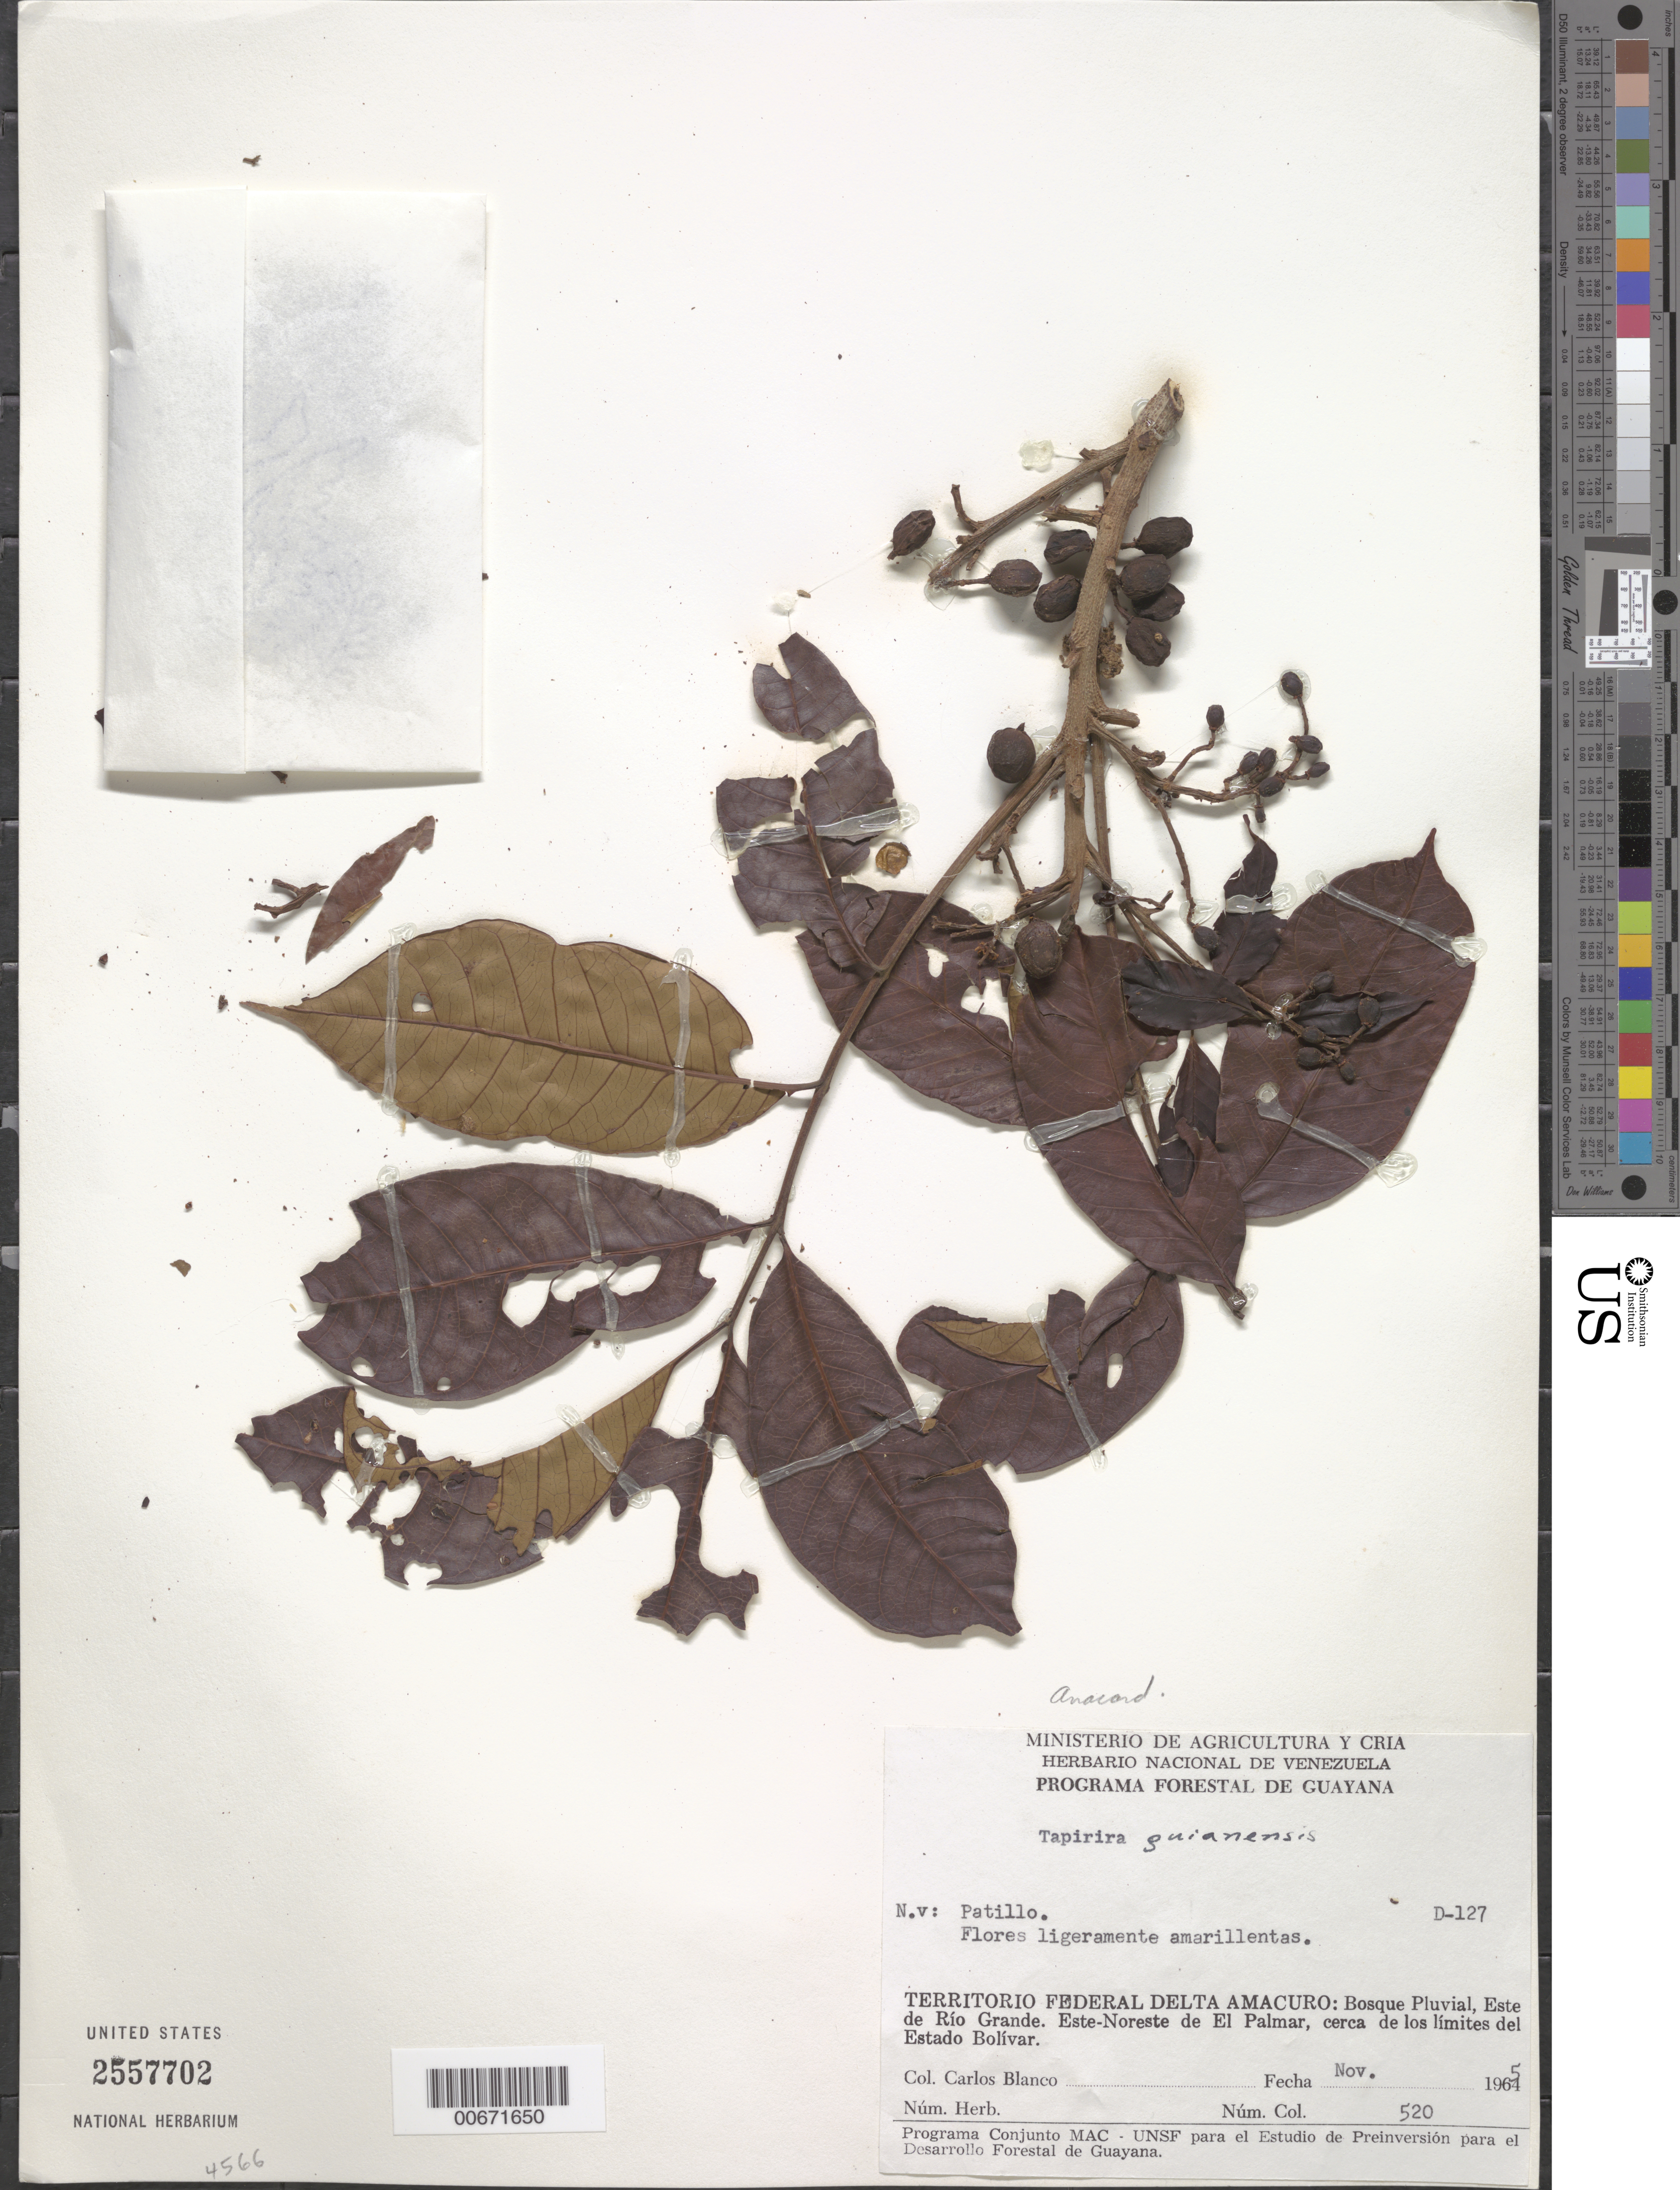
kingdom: Plantae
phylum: Tracheophyta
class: Magnoliopsida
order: Sapindales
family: Anacardiaceae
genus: Tapirira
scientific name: Tapirira guianensis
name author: Aubl.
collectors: C. A. Blanco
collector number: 520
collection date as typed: Nov-65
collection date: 1965-11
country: Venezuela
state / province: Delta Amacuro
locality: Río Grande, Este de; Este-Noreste de El Palmar, cerca de los limites del Estado Bolívar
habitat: Rainforest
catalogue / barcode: US 2557702